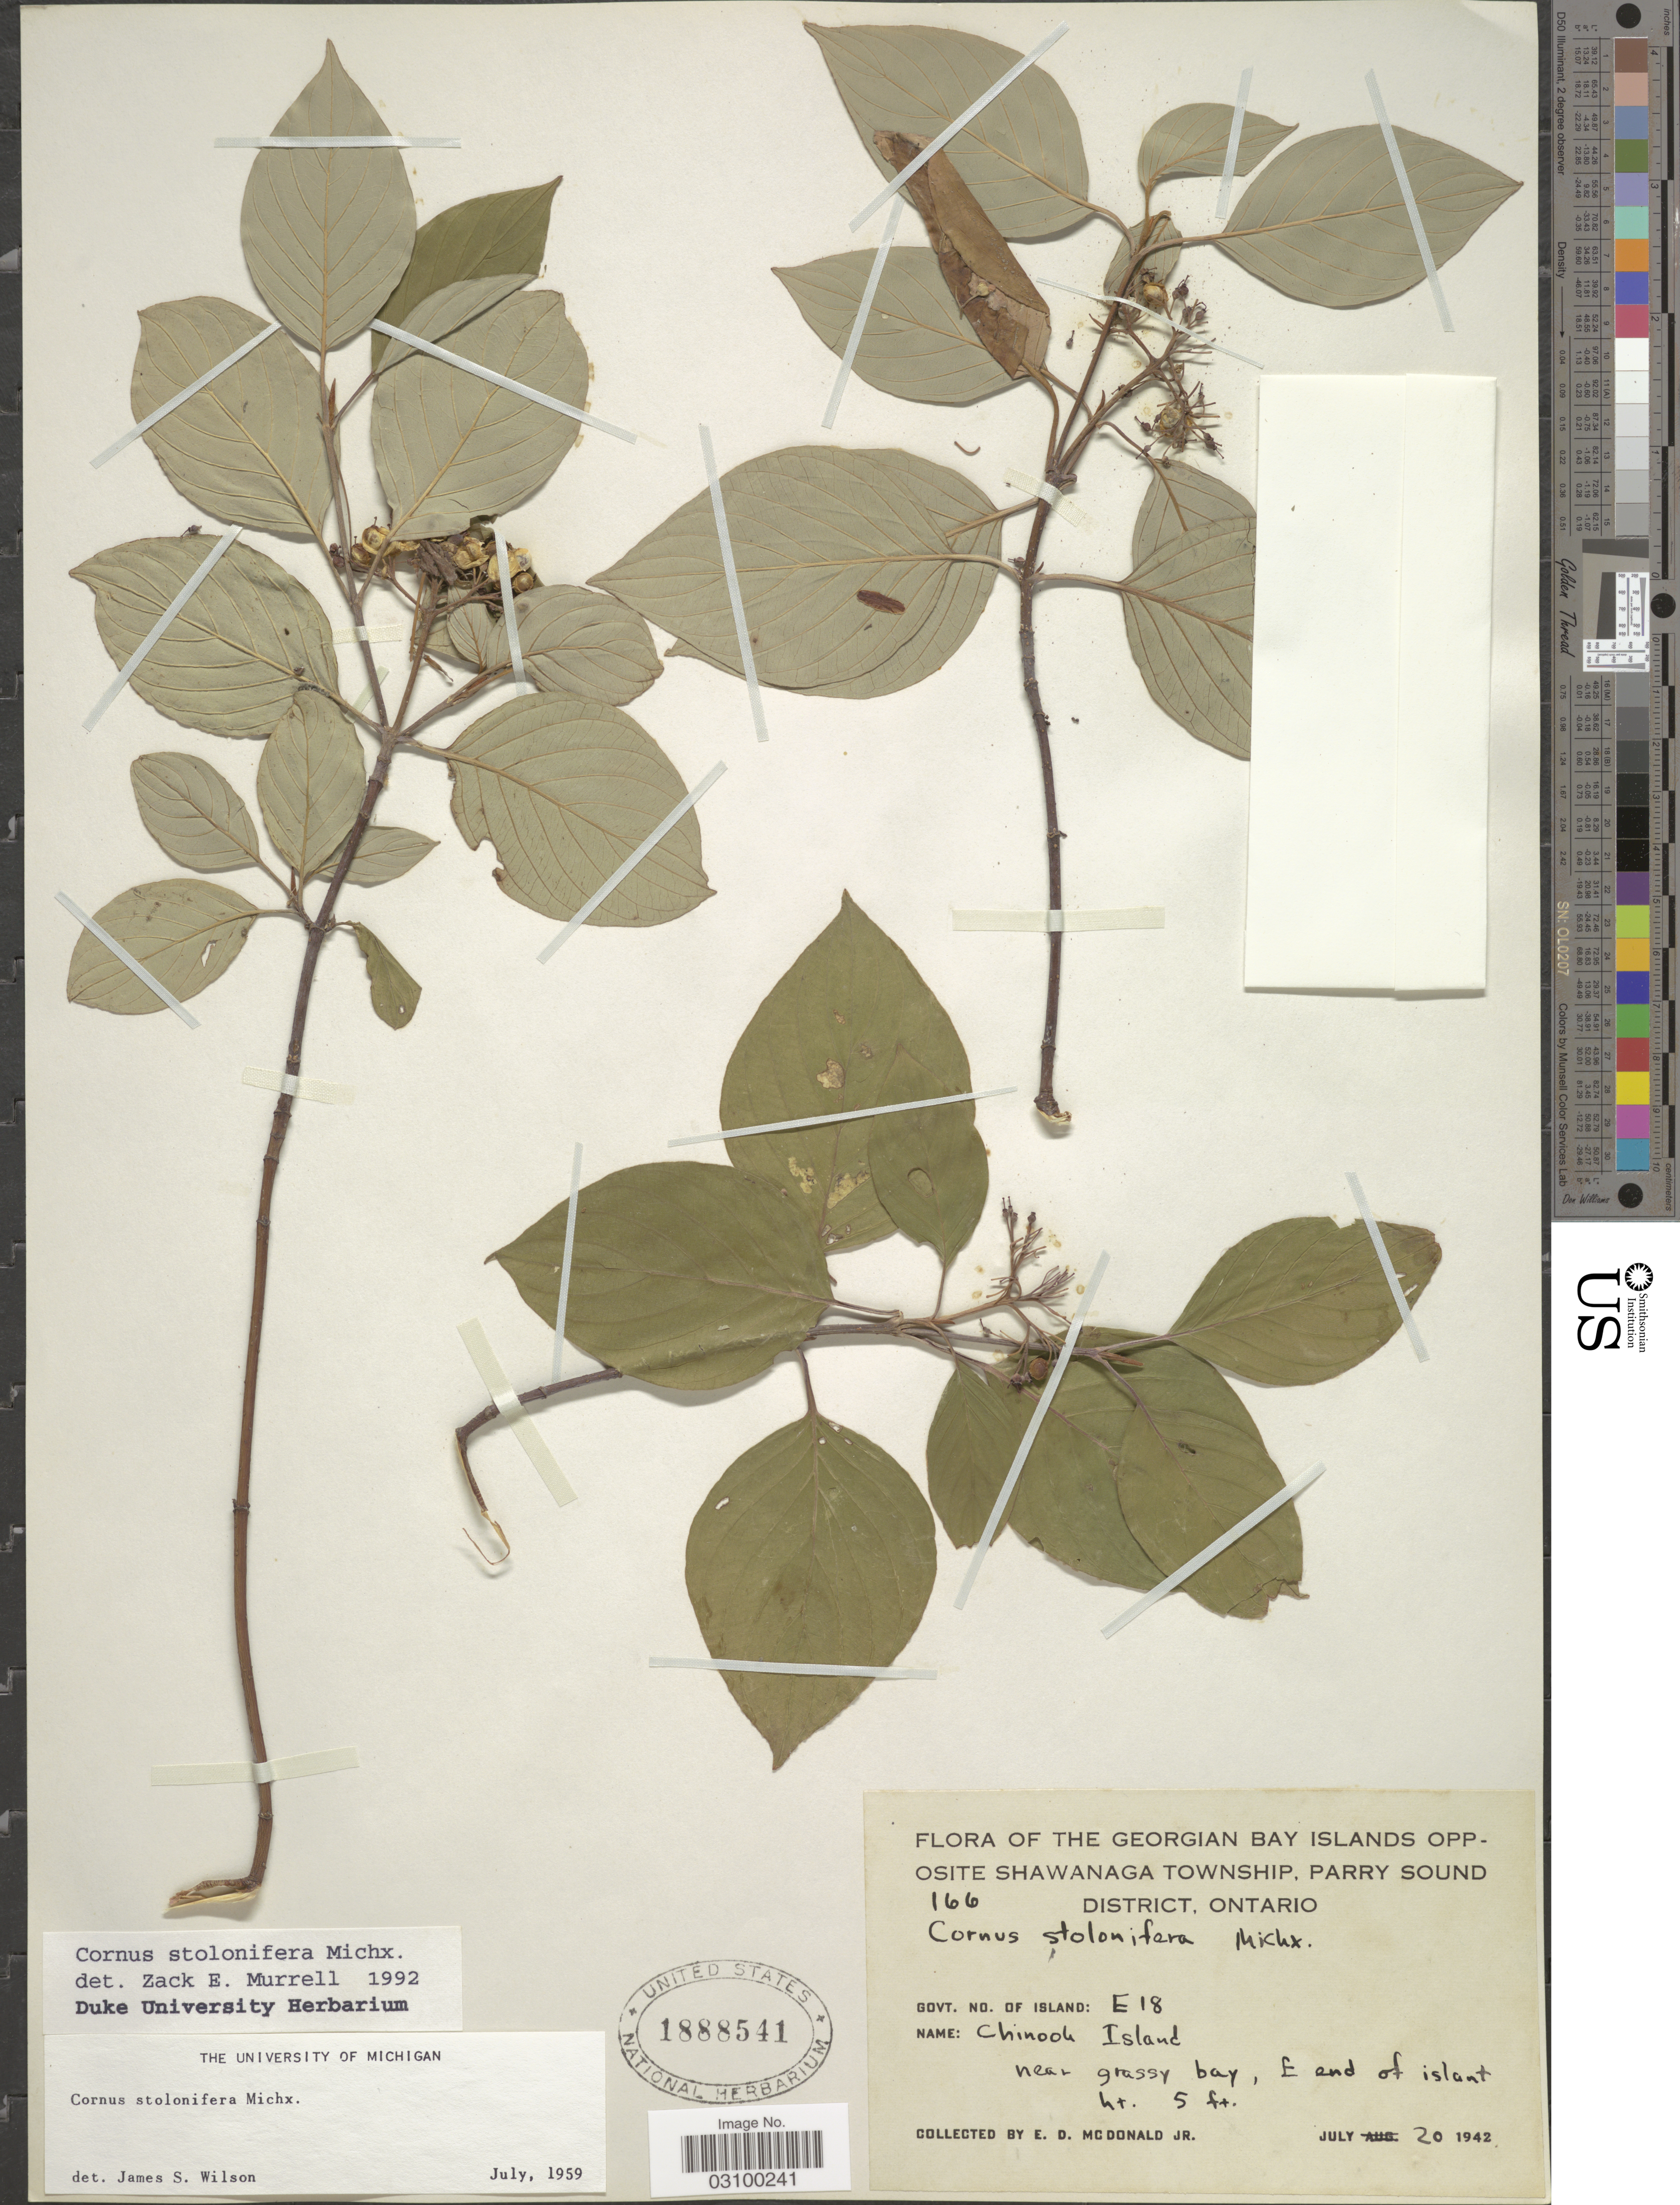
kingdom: Plantae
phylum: Tracheophyta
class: Magnoliopsida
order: Cornales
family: Cornaceae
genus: Cornus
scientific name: Cornus sericea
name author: L.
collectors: E. D. McDonald Jr.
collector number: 166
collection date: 1942-07-20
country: Canada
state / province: Ontario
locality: The Georgian Bay Islands Opposite Shawanaga Township, Parry Sound District. E 18. Chinook Island near grassy bay, E end of islant.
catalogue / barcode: US 1888541